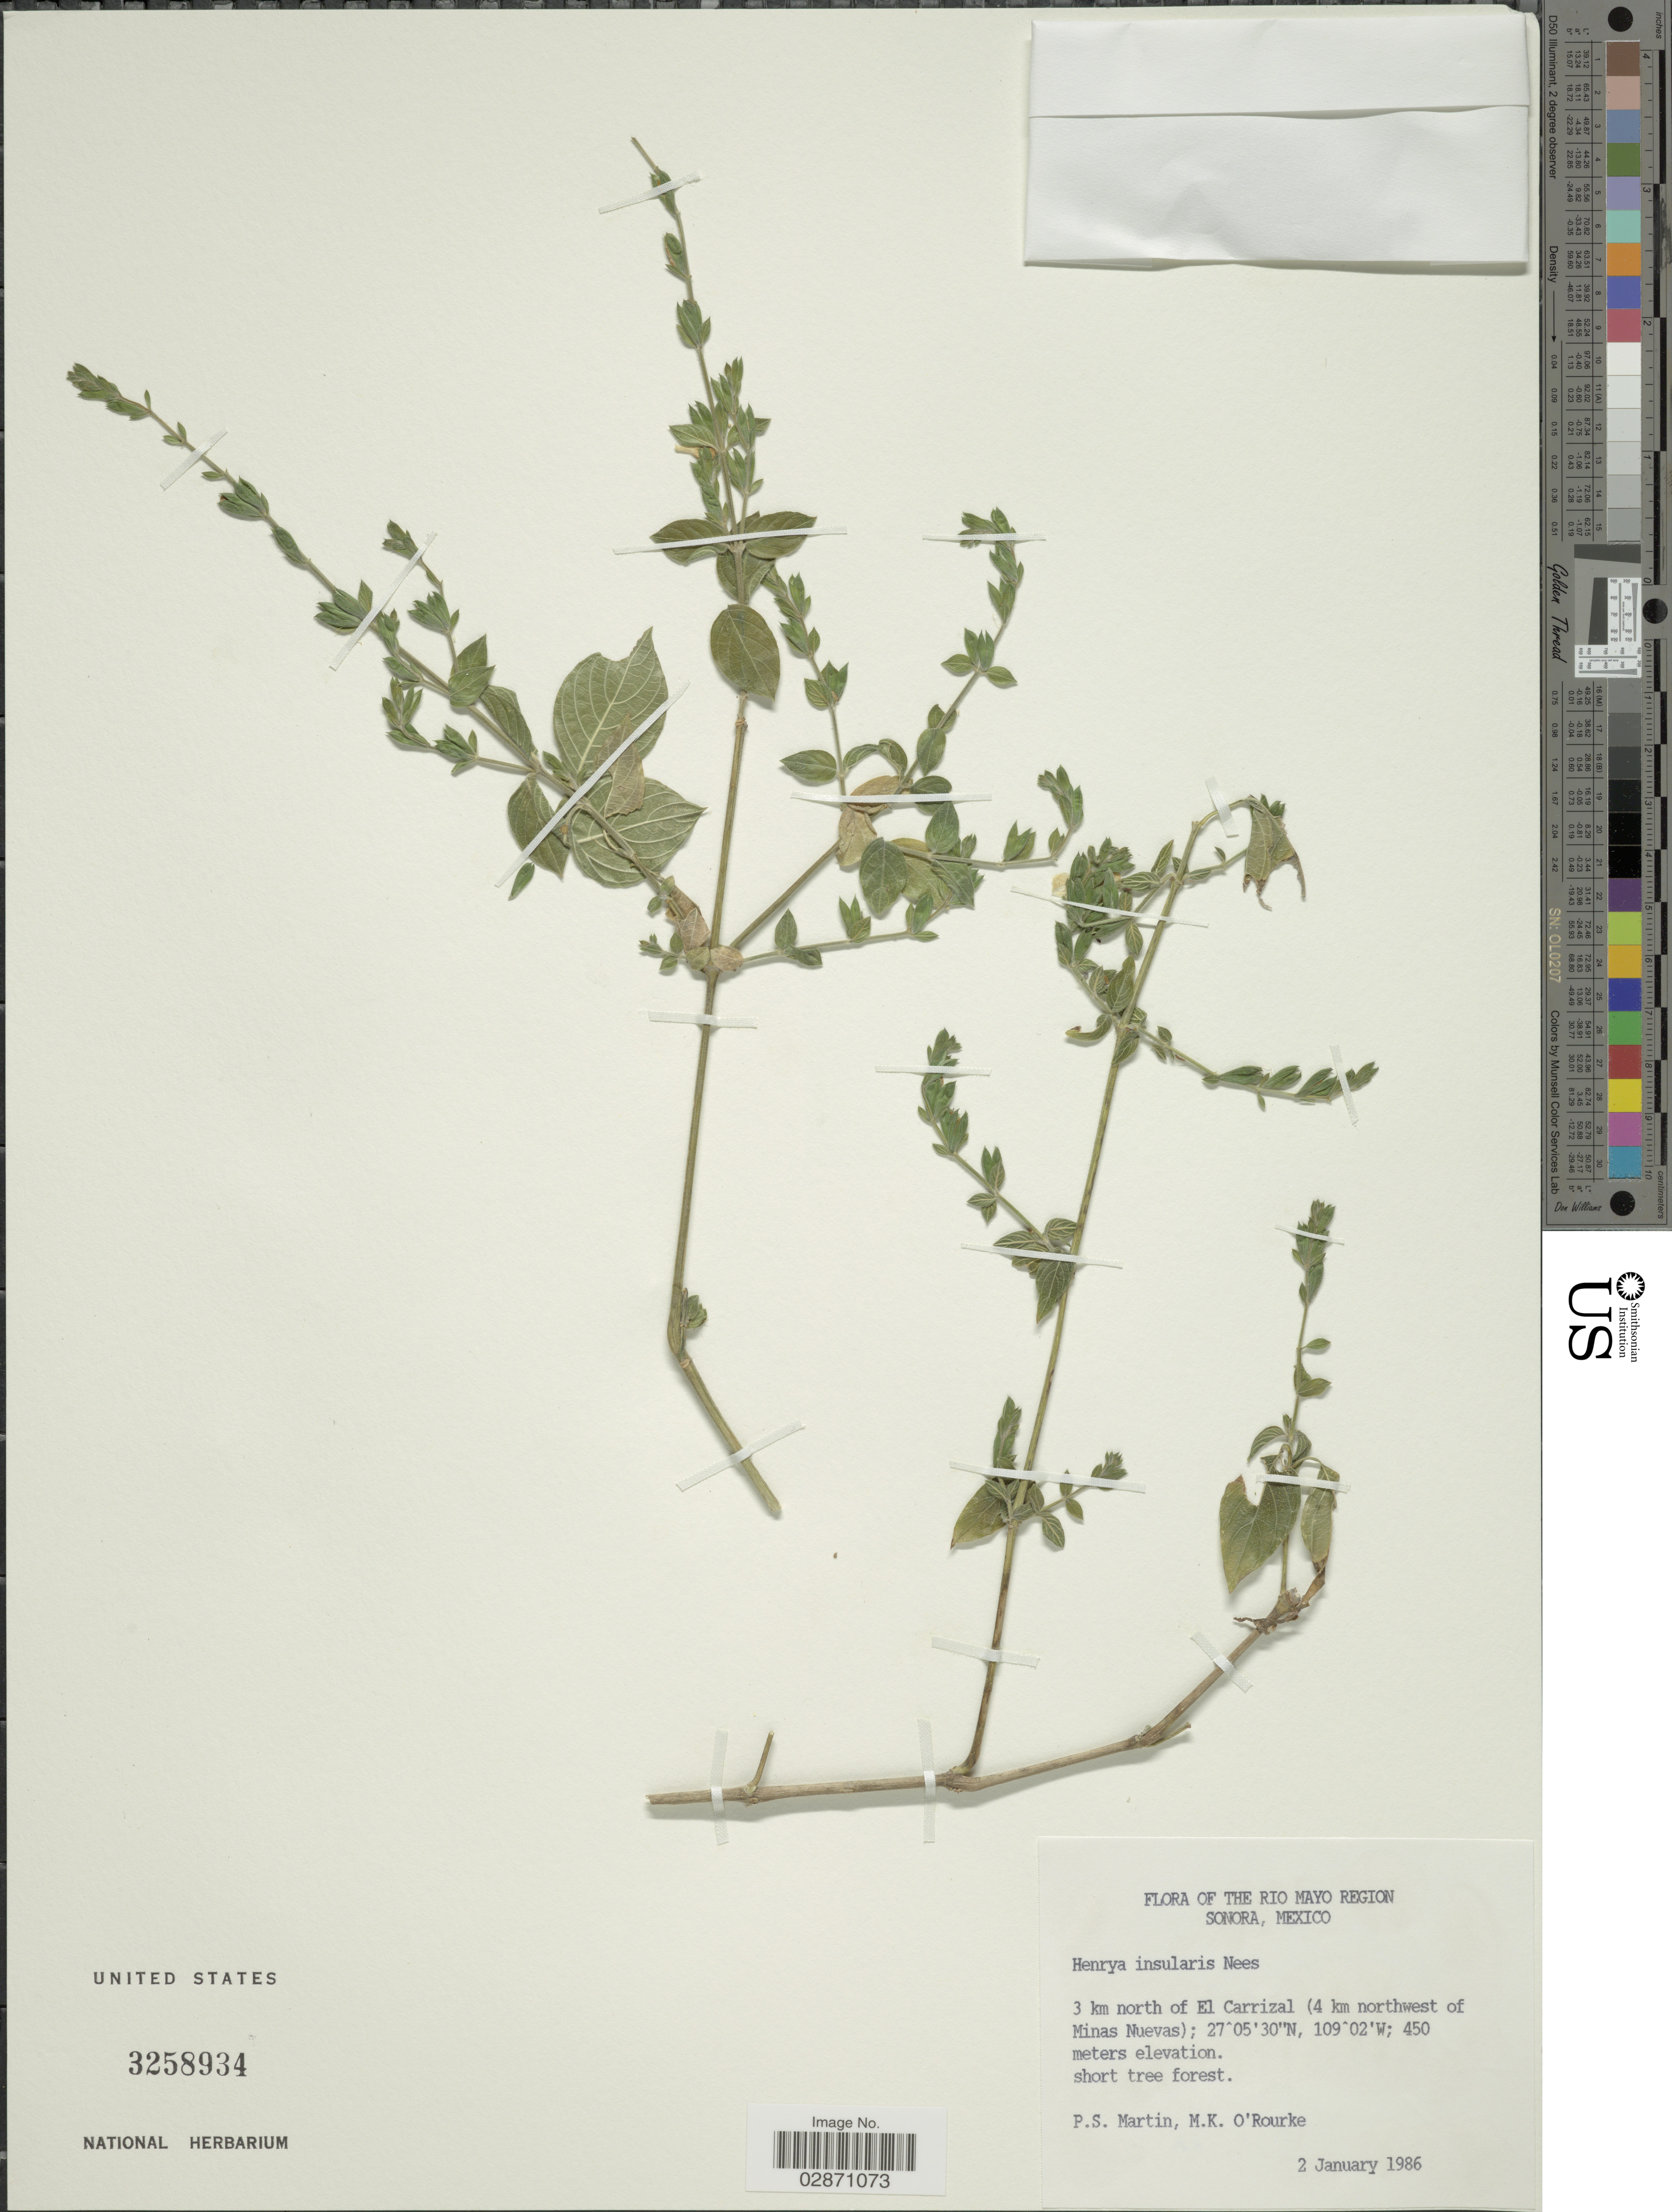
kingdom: Plantae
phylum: Tracheophyta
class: Magnoliopsida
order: Lamiales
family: Acanthaceae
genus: Henrya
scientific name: Henrya insularis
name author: Nees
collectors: P. S. Martin & M. O'Rourke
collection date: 1986-01-02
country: Mexico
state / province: Sonora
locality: Rio Mayo Region, 3 km north of El Carrizal (4 km northwest of Minas Nuevas).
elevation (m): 450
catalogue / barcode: US 3258934